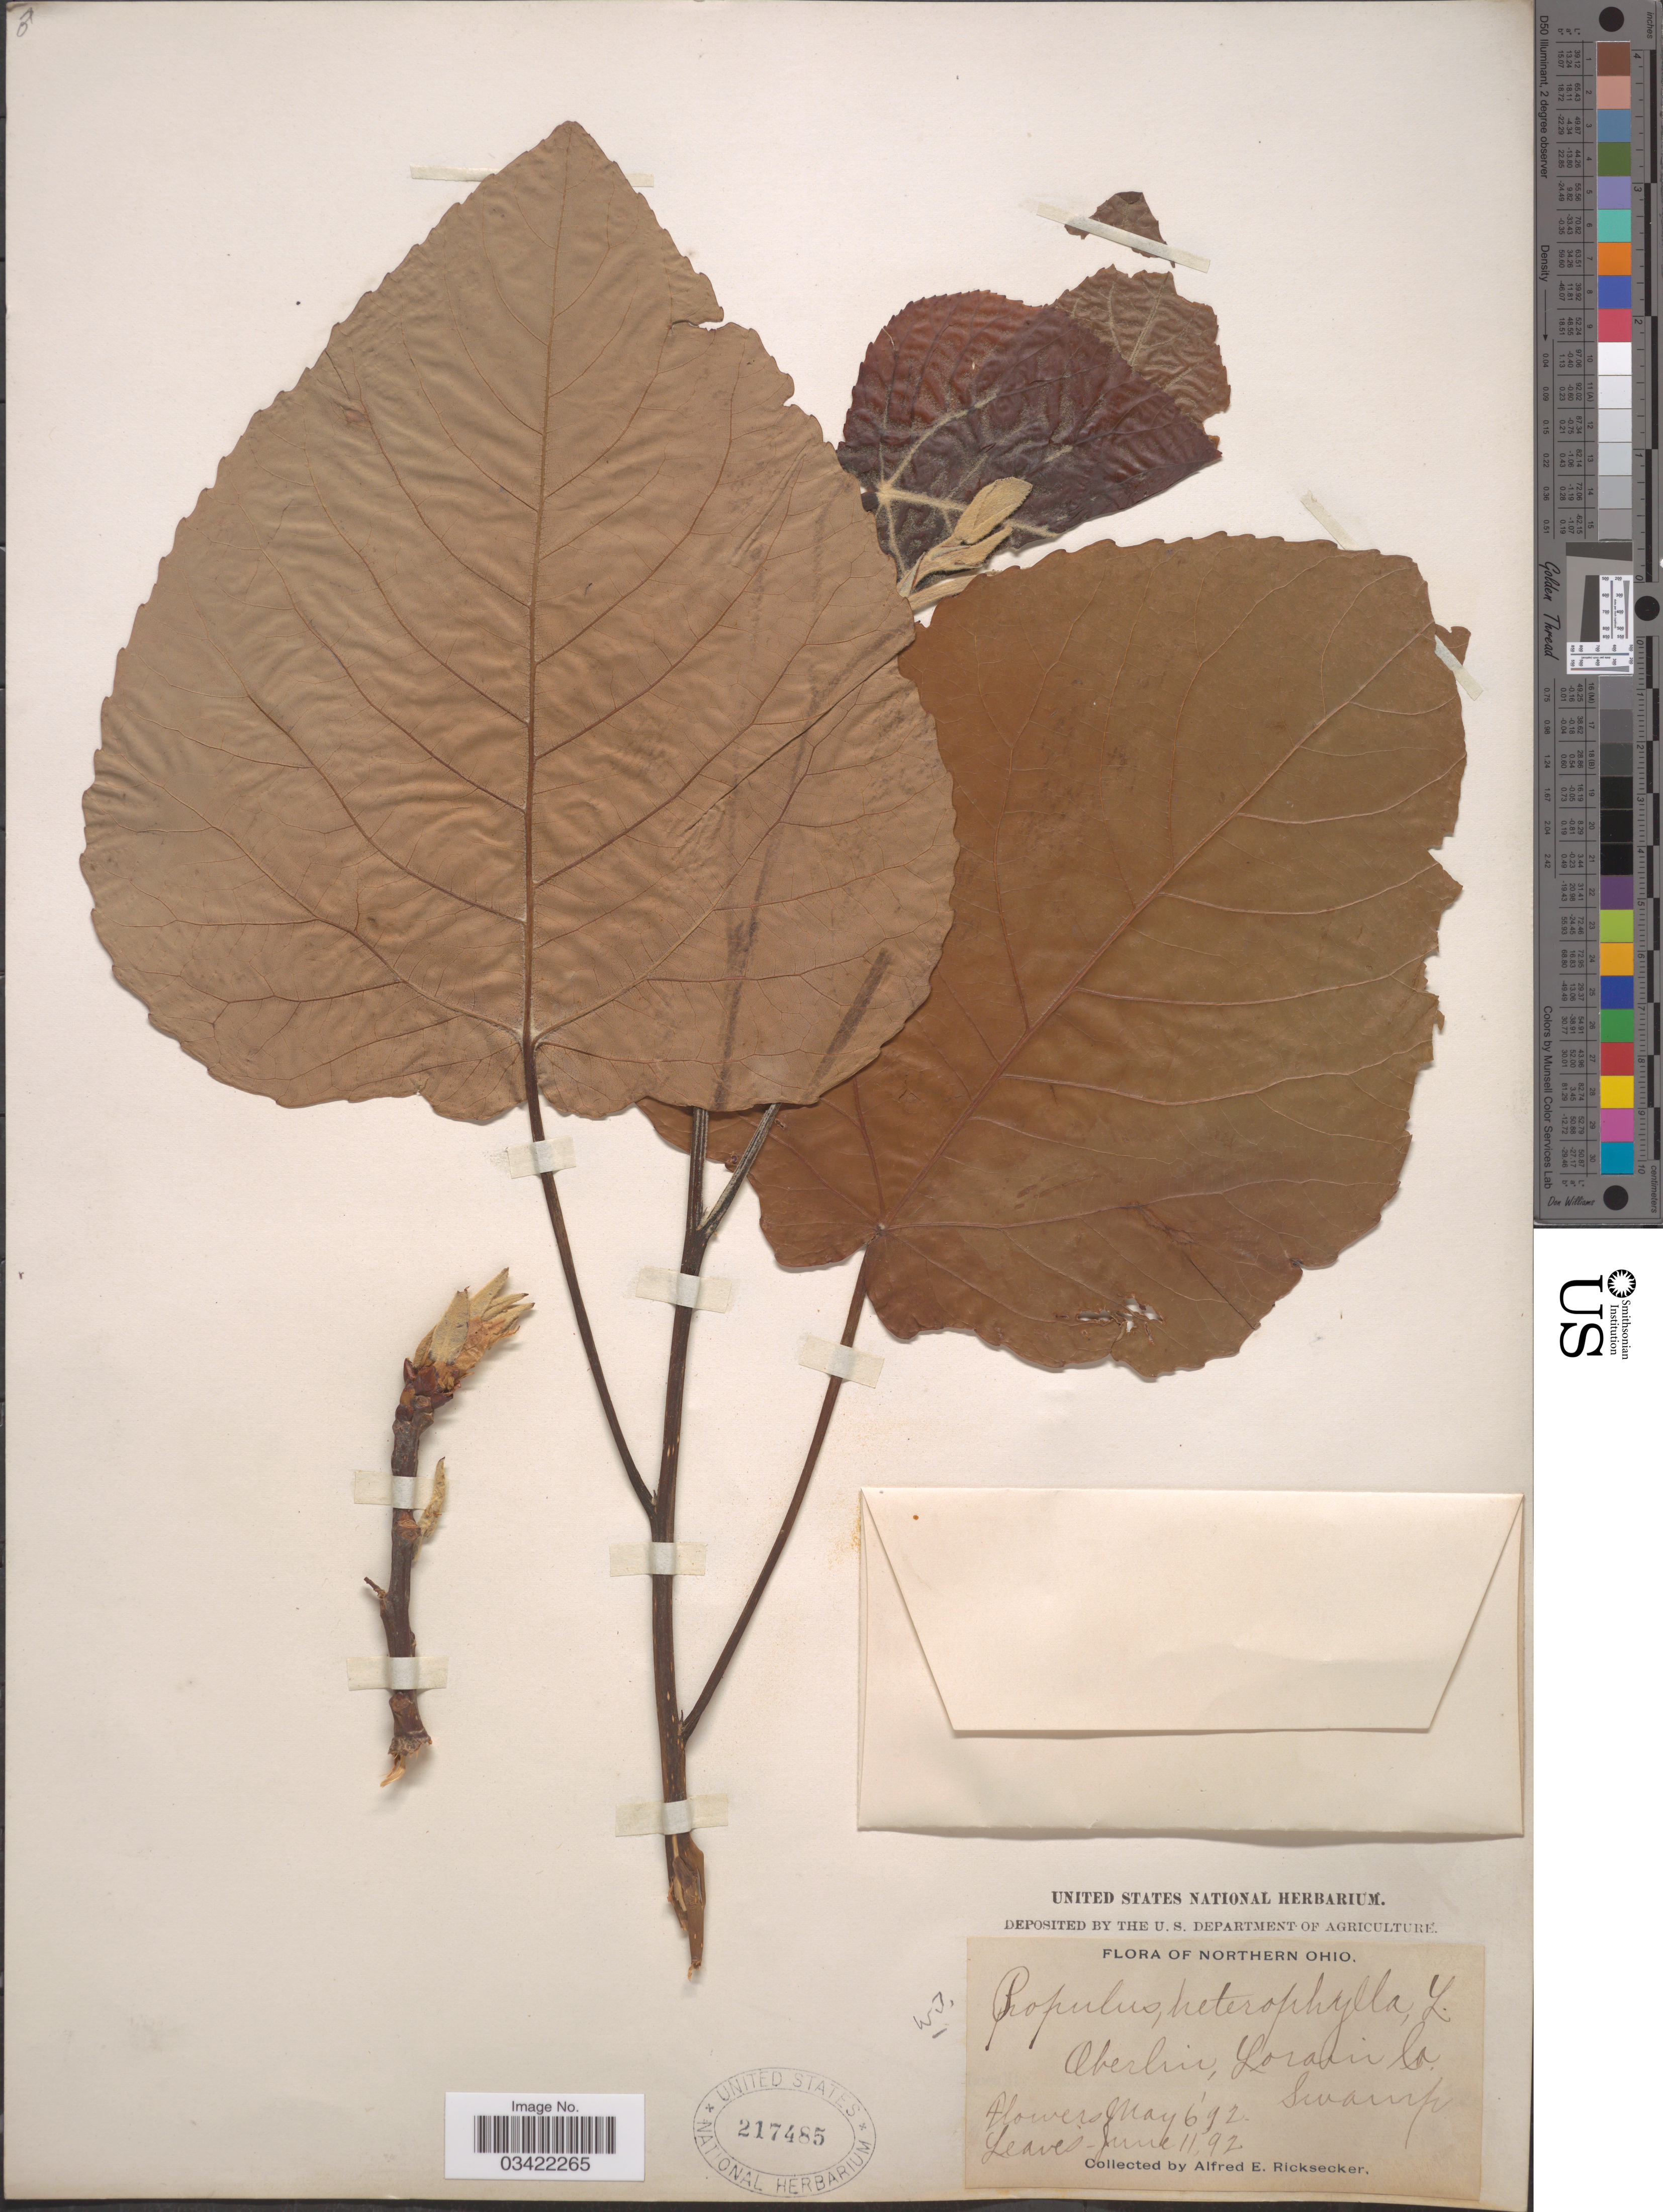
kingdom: Plantae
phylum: Tracheophyta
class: Magnoliopsida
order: Malpighiales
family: Salicaceae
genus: Populus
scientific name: Populus heterophylla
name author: L.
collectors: A. E. Ricksecker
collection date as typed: Transcribed d/m/y: 6/5/92 to 11/6/92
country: United States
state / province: Ohio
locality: Northern Ohio. Oberlin, Lorain Co.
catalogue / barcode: US 217485